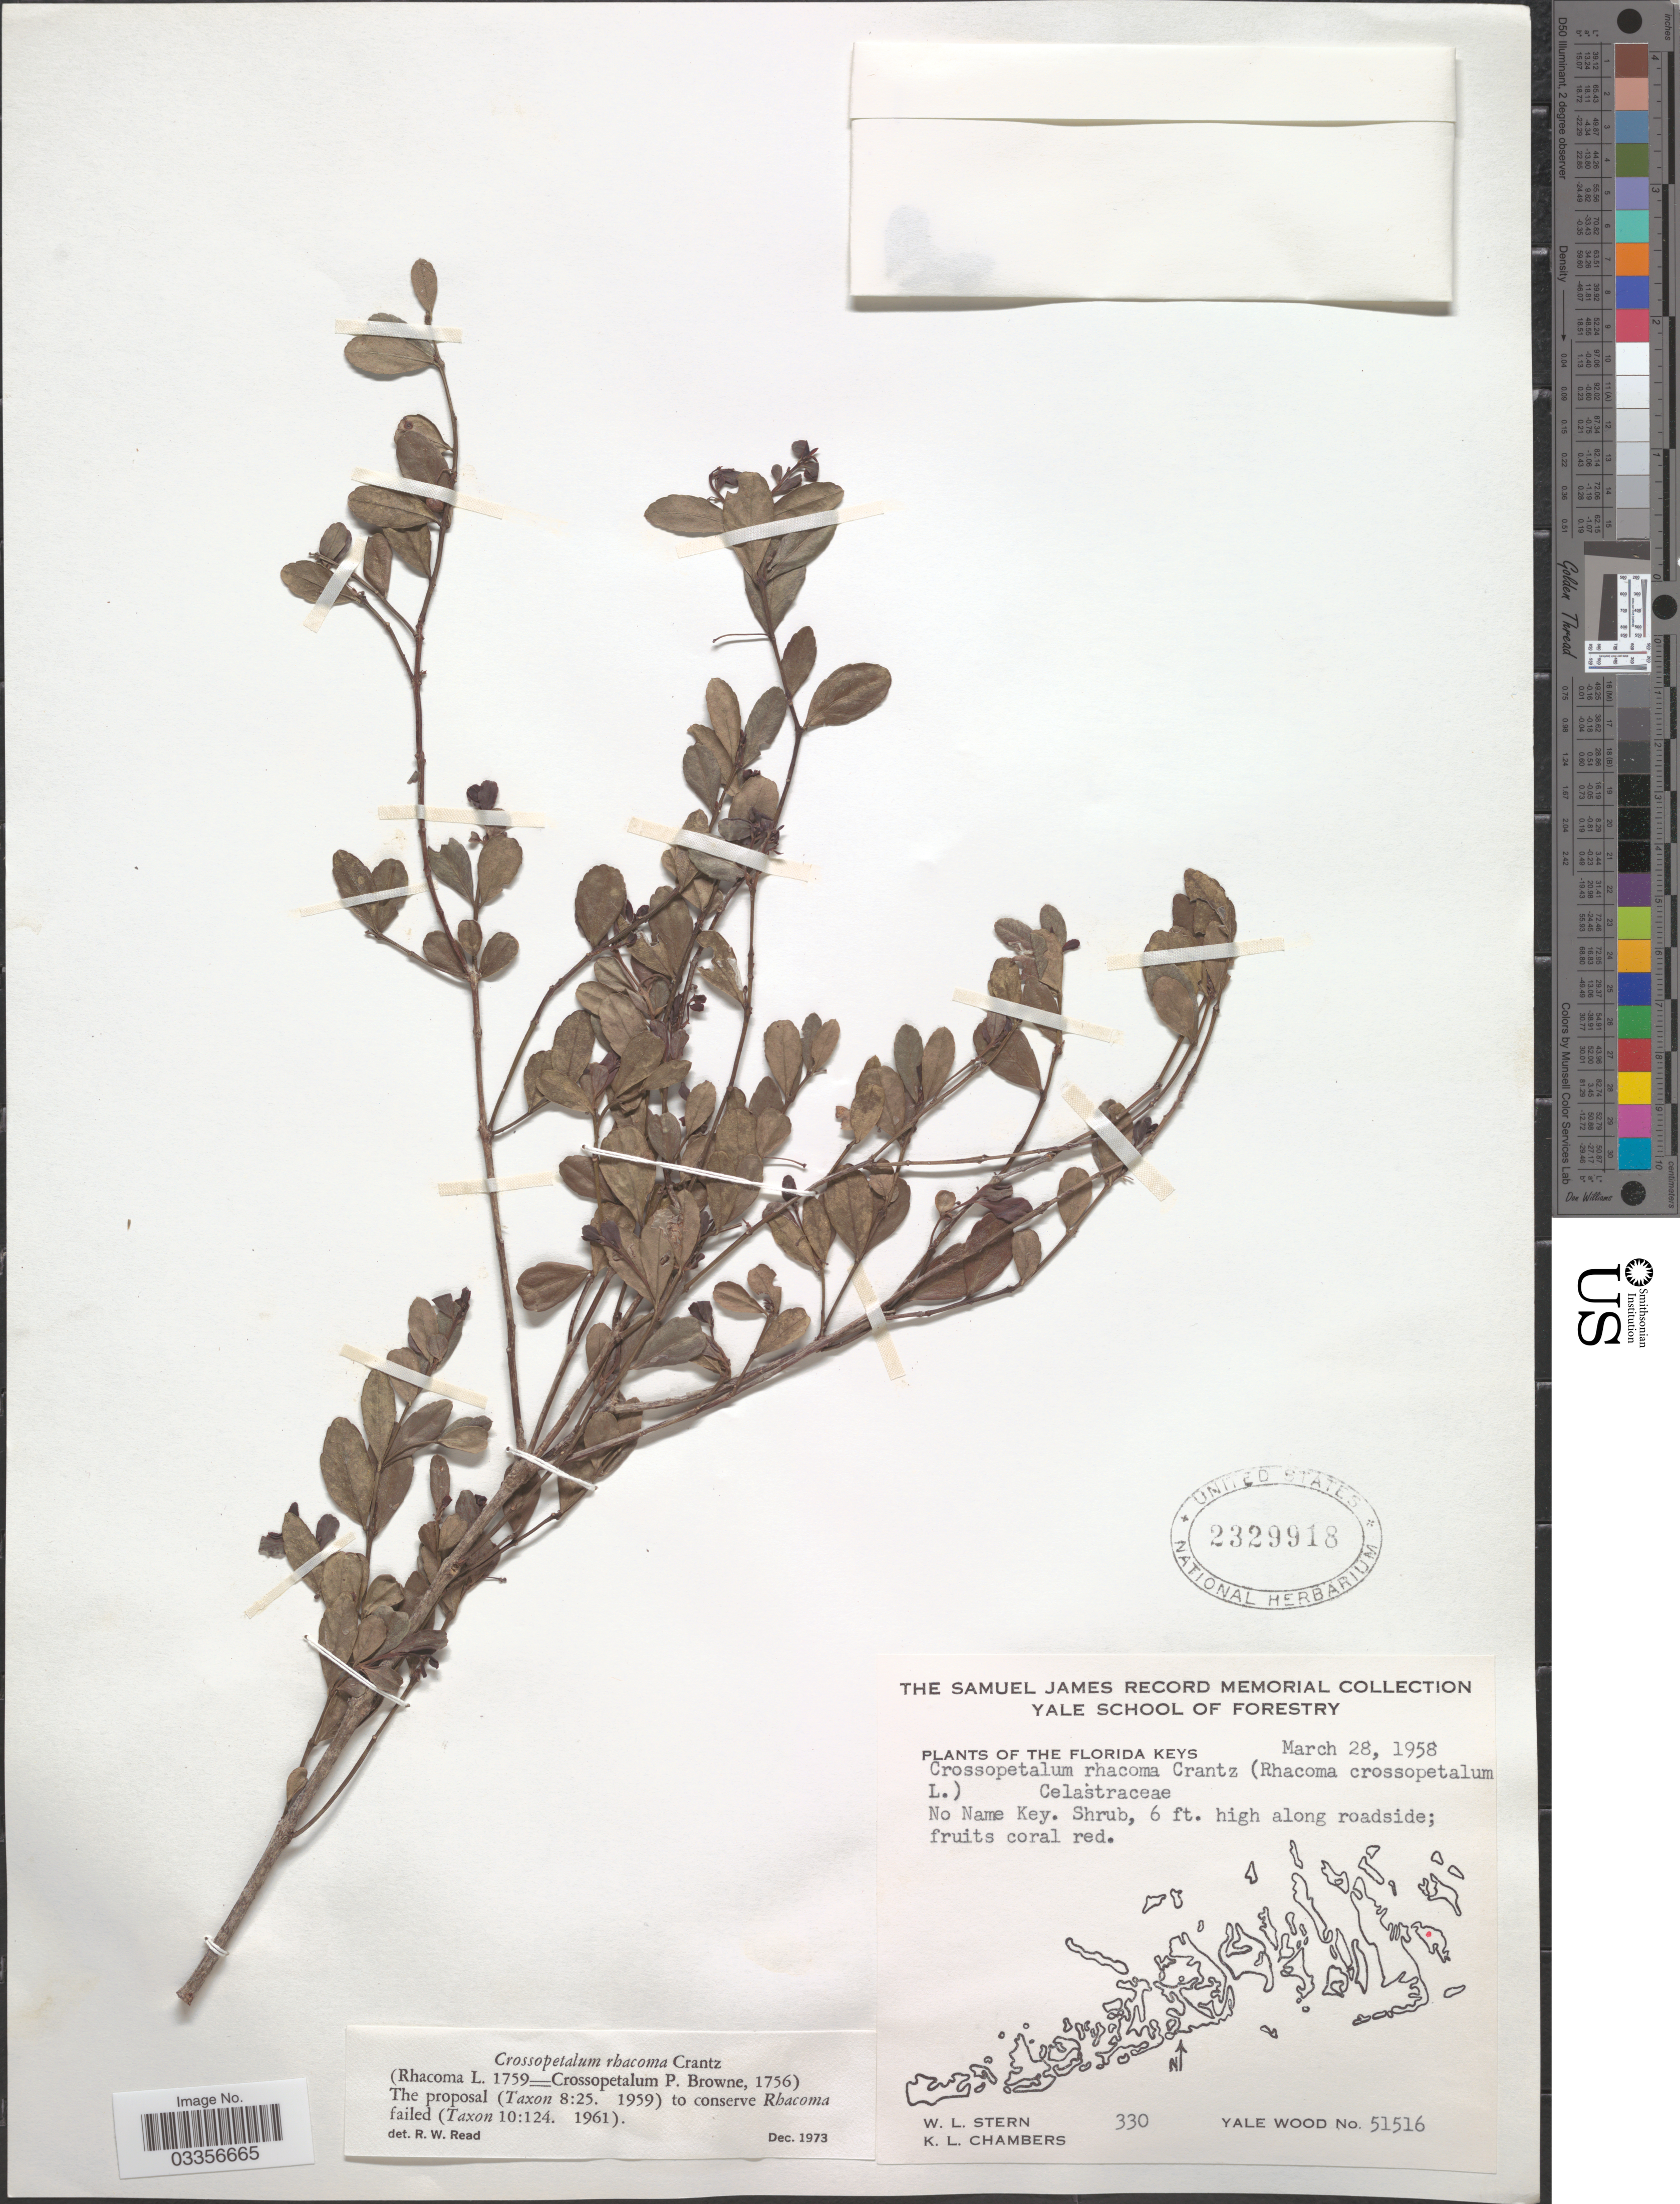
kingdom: Plantae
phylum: Tracheophyta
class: Magnoliopsida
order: Celastrales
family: Celastraceae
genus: Crossopetalum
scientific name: Crossopetalum rhacoma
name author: Crantz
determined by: Read, Robert W., (US), NMNH (UNITED STATES)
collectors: W. L. Stern & K. Chambers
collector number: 330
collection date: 1958-03-28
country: United States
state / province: Florida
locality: Florida Keys, No Name Key.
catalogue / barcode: US 2329918